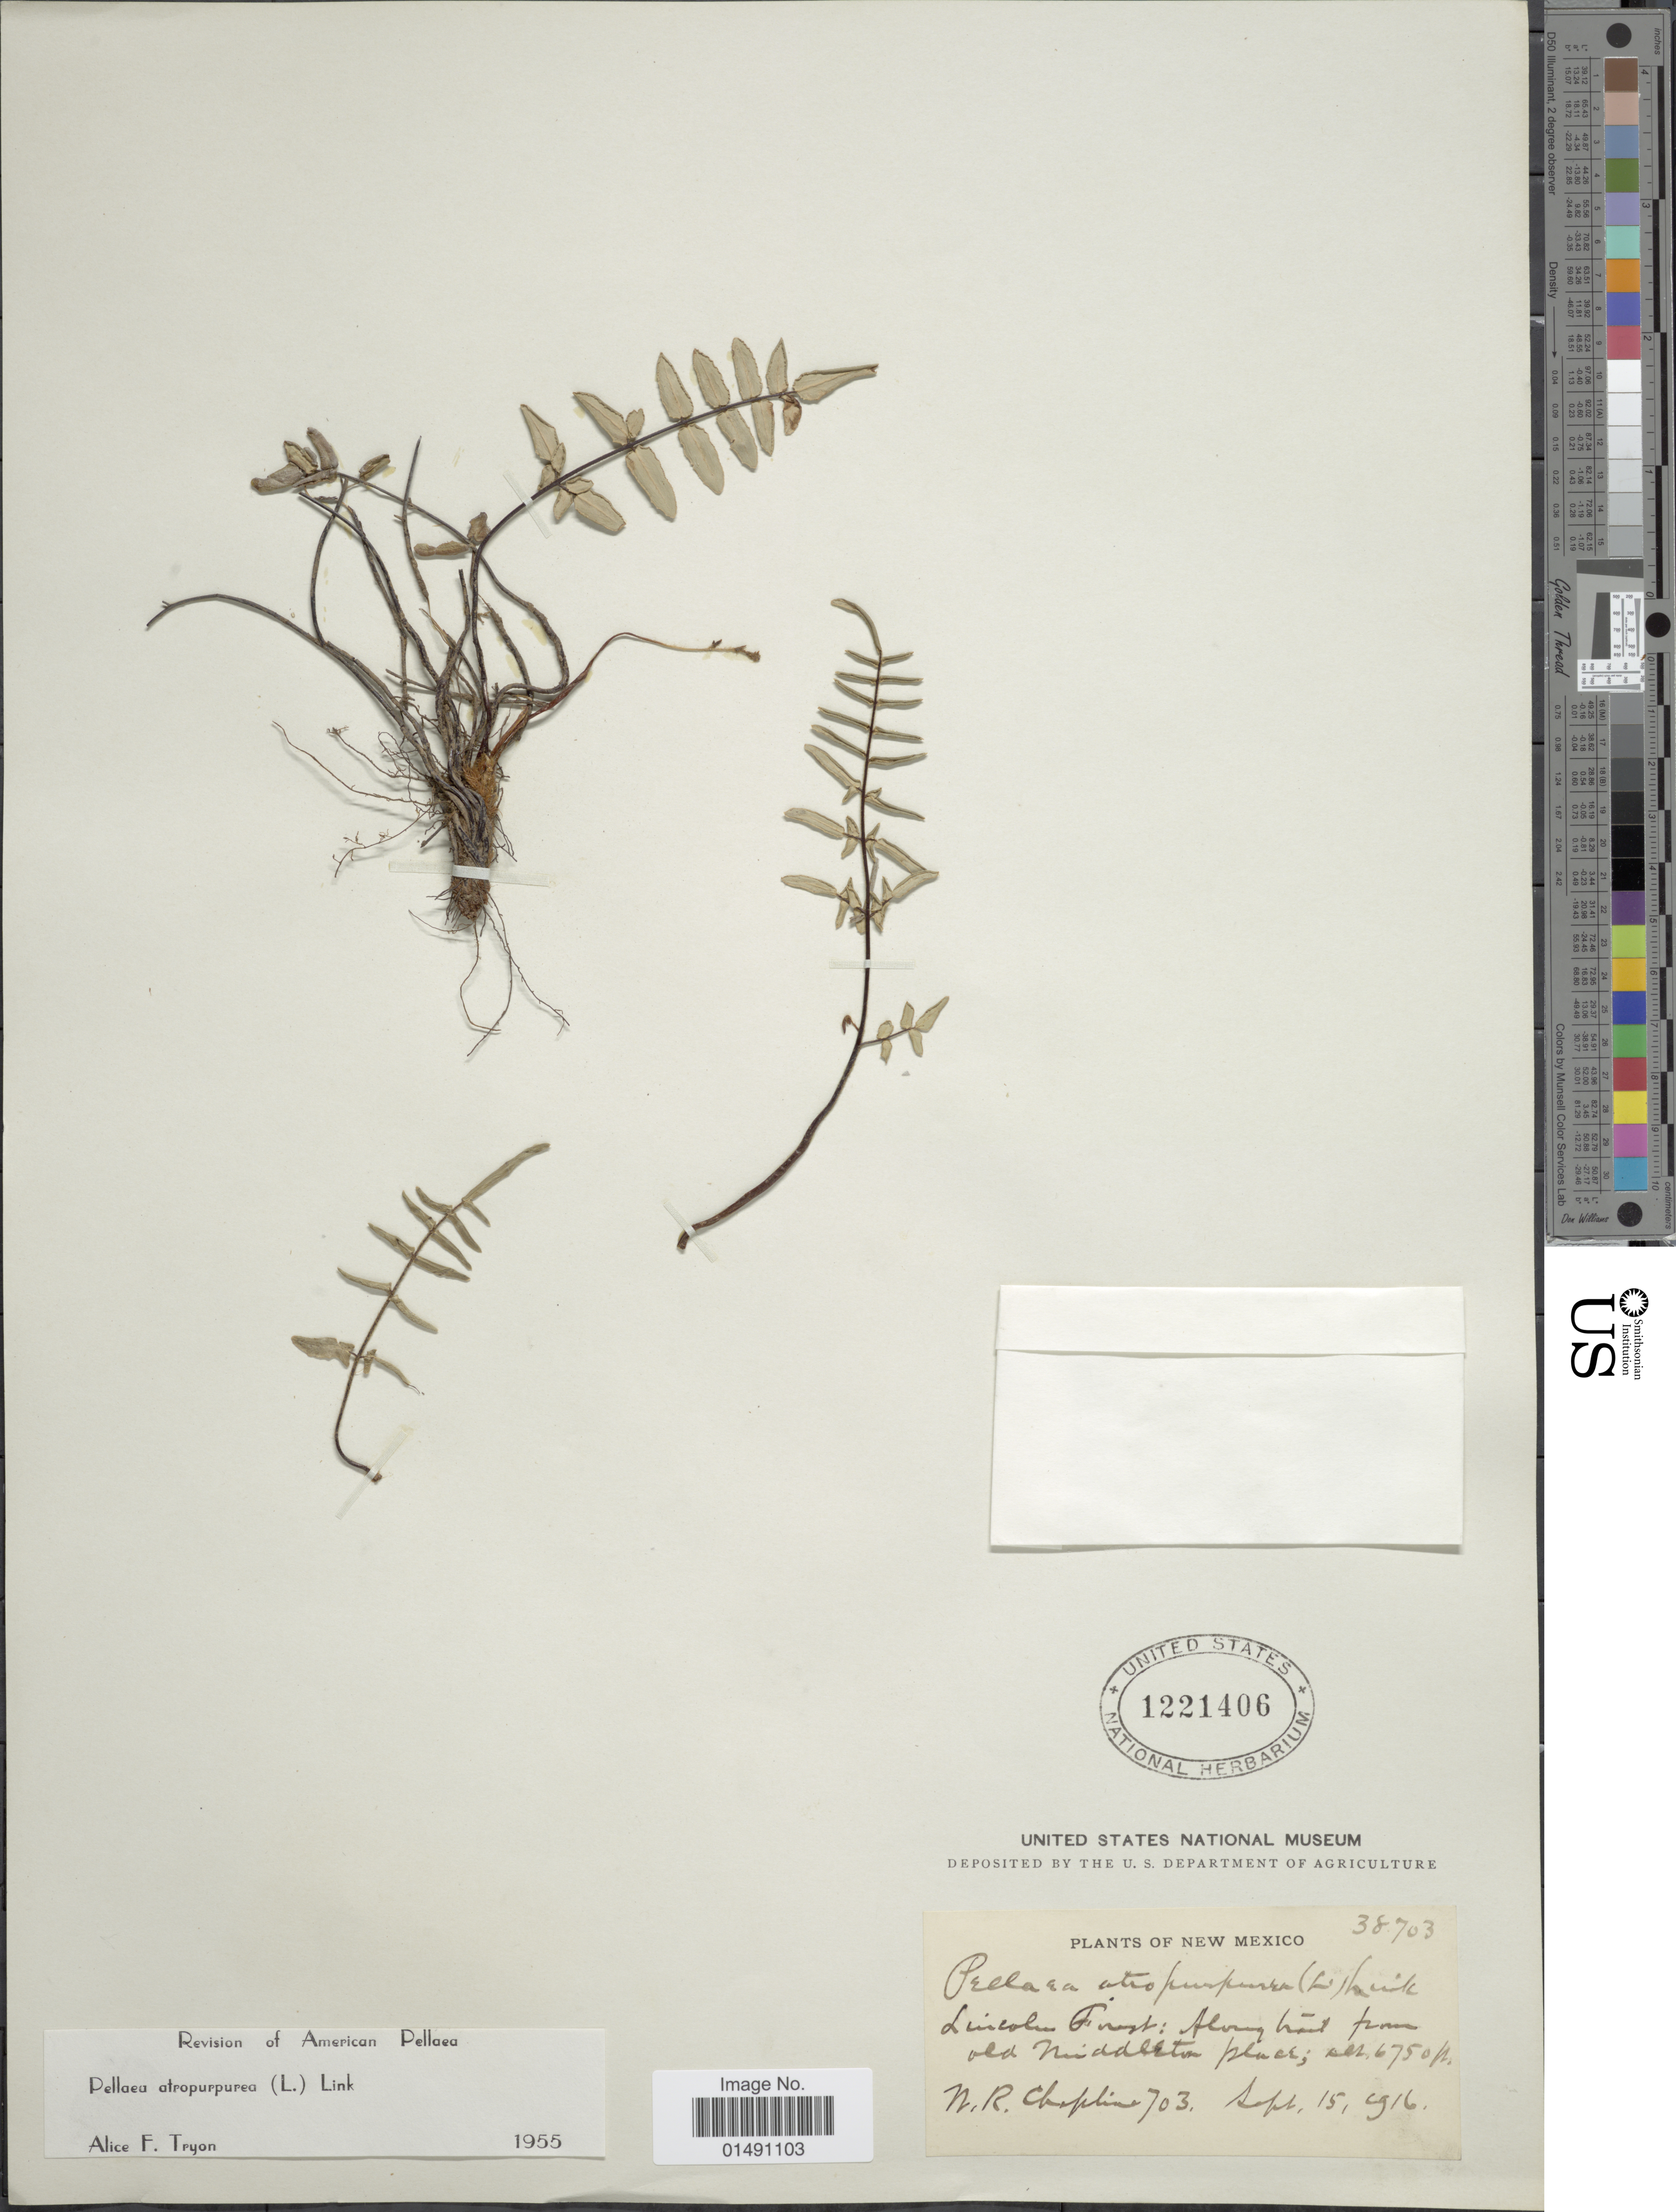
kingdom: Plantae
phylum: Tracheophyta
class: Polypodiopsida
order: Polypodiales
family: Pteridaceae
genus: Pellaea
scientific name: Pellaea atropurpurea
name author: (L.) Link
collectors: W. Chapline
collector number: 703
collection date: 1916-09-15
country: United States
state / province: New Mexico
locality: Lincoln Forest: Along trail from old Middleton place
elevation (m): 2057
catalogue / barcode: US 1221406